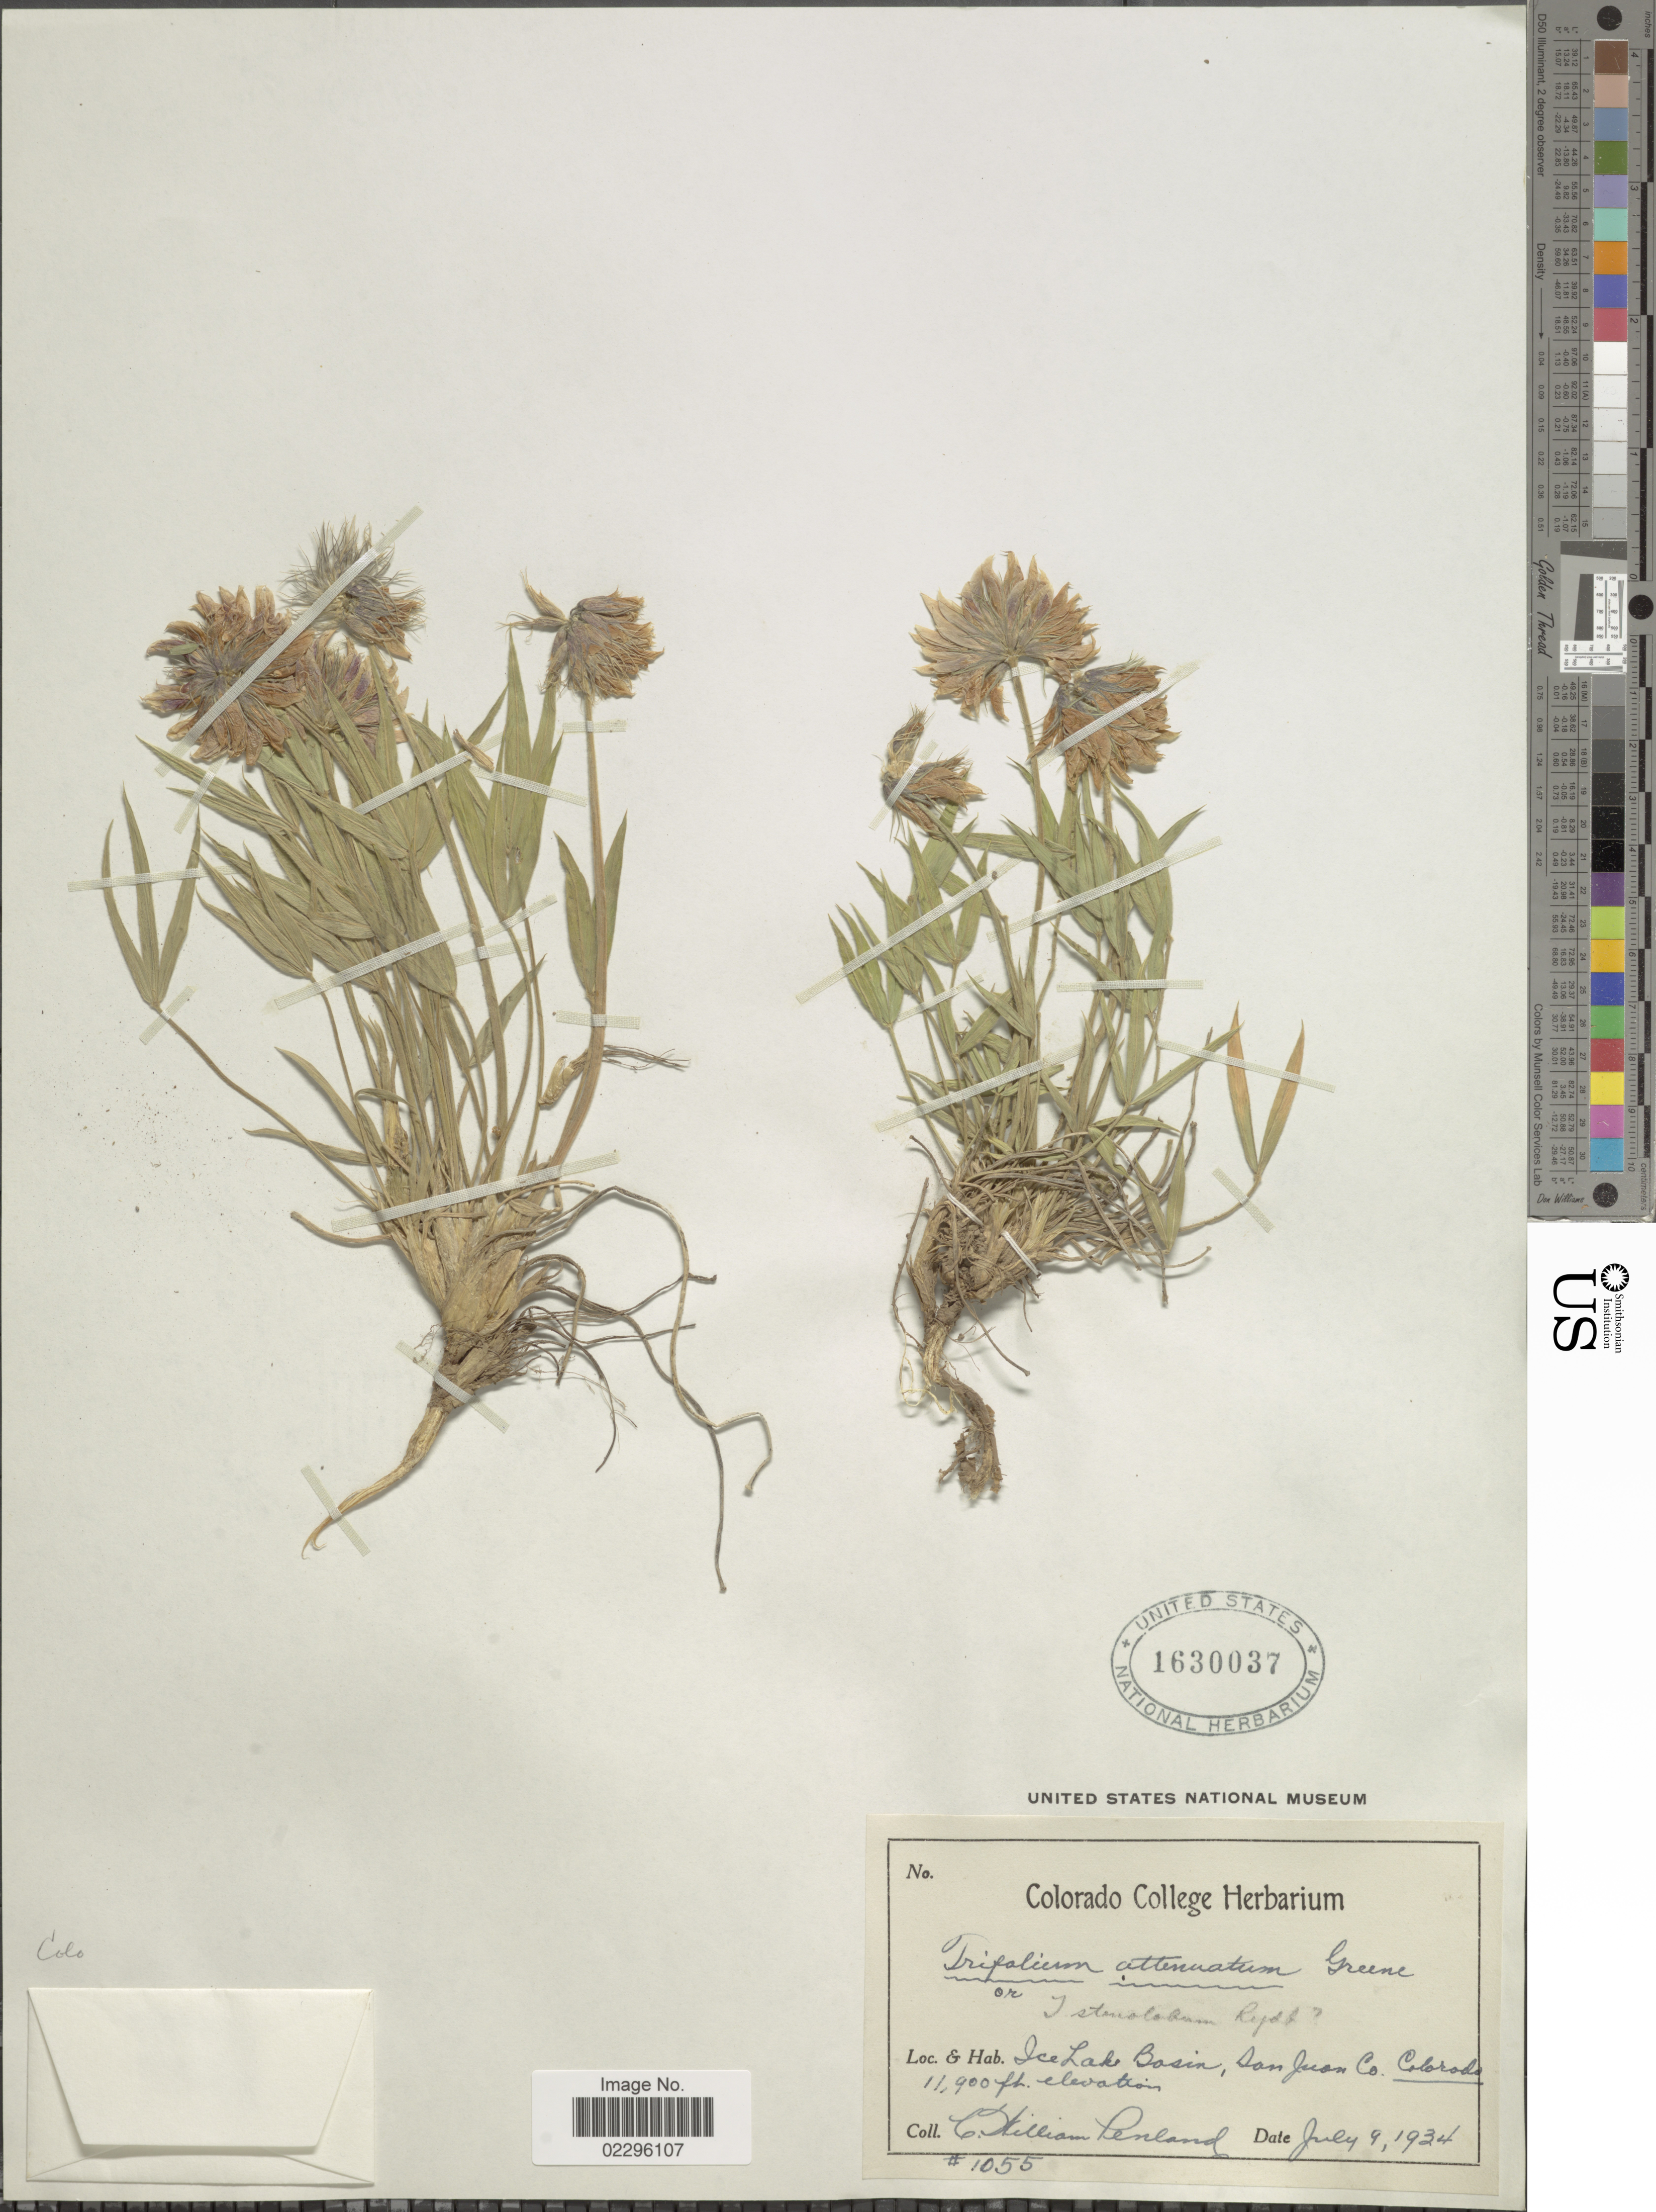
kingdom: Plantae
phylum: Tracheophyta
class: Magnoliopsida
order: Fabales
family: Fabaceae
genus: Trifolium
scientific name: Trifolium dasyphyllum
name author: Torr. & A. Gray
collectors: C. W. Penland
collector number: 1055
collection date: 1934-07-09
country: United States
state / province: Colorado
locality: Ice Lake Basin, San JUan Co,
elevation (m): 3627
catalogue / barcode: US 1630037